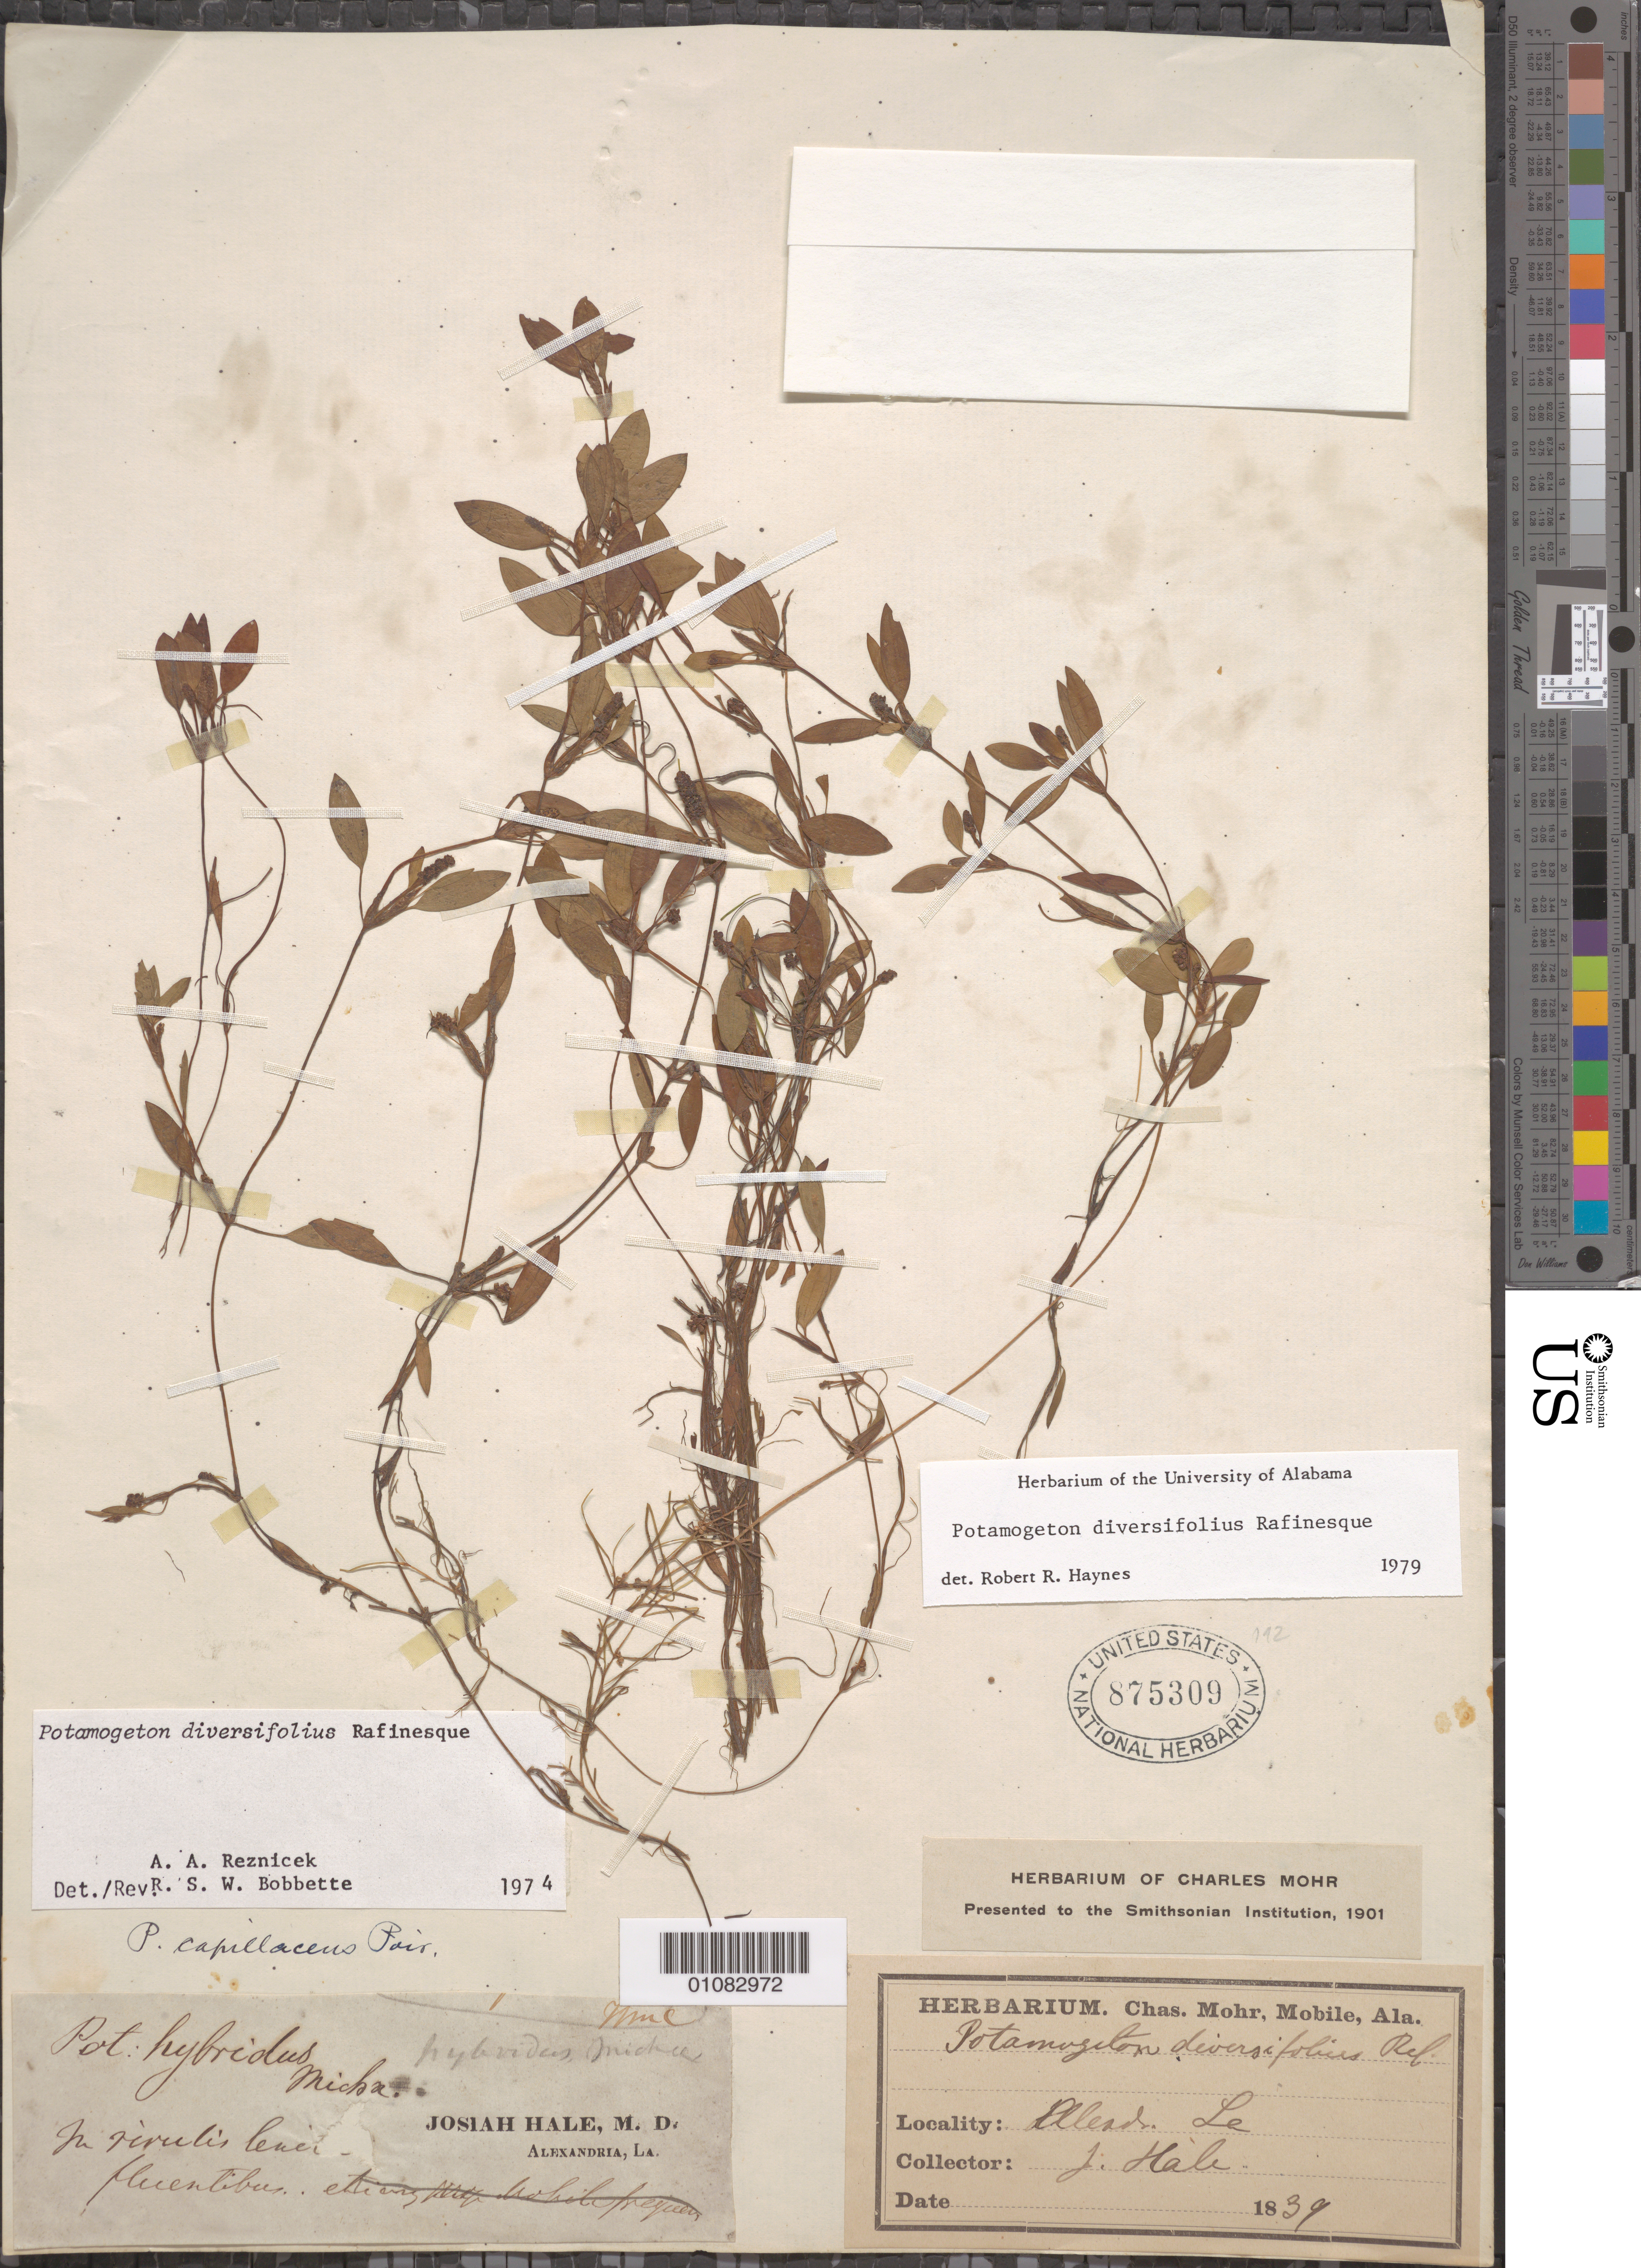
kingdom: Plantae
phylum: Tracheophyta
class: Liliopsida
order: Alismatales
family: Potamogetonaceae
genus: Potamogeton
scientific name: Potamogeton diversifolius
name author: Raf.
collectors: J. Hale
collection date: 1839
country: United States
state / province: Louisiana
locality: Alexandria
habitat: Slow moving stream.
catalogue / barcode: US 875309